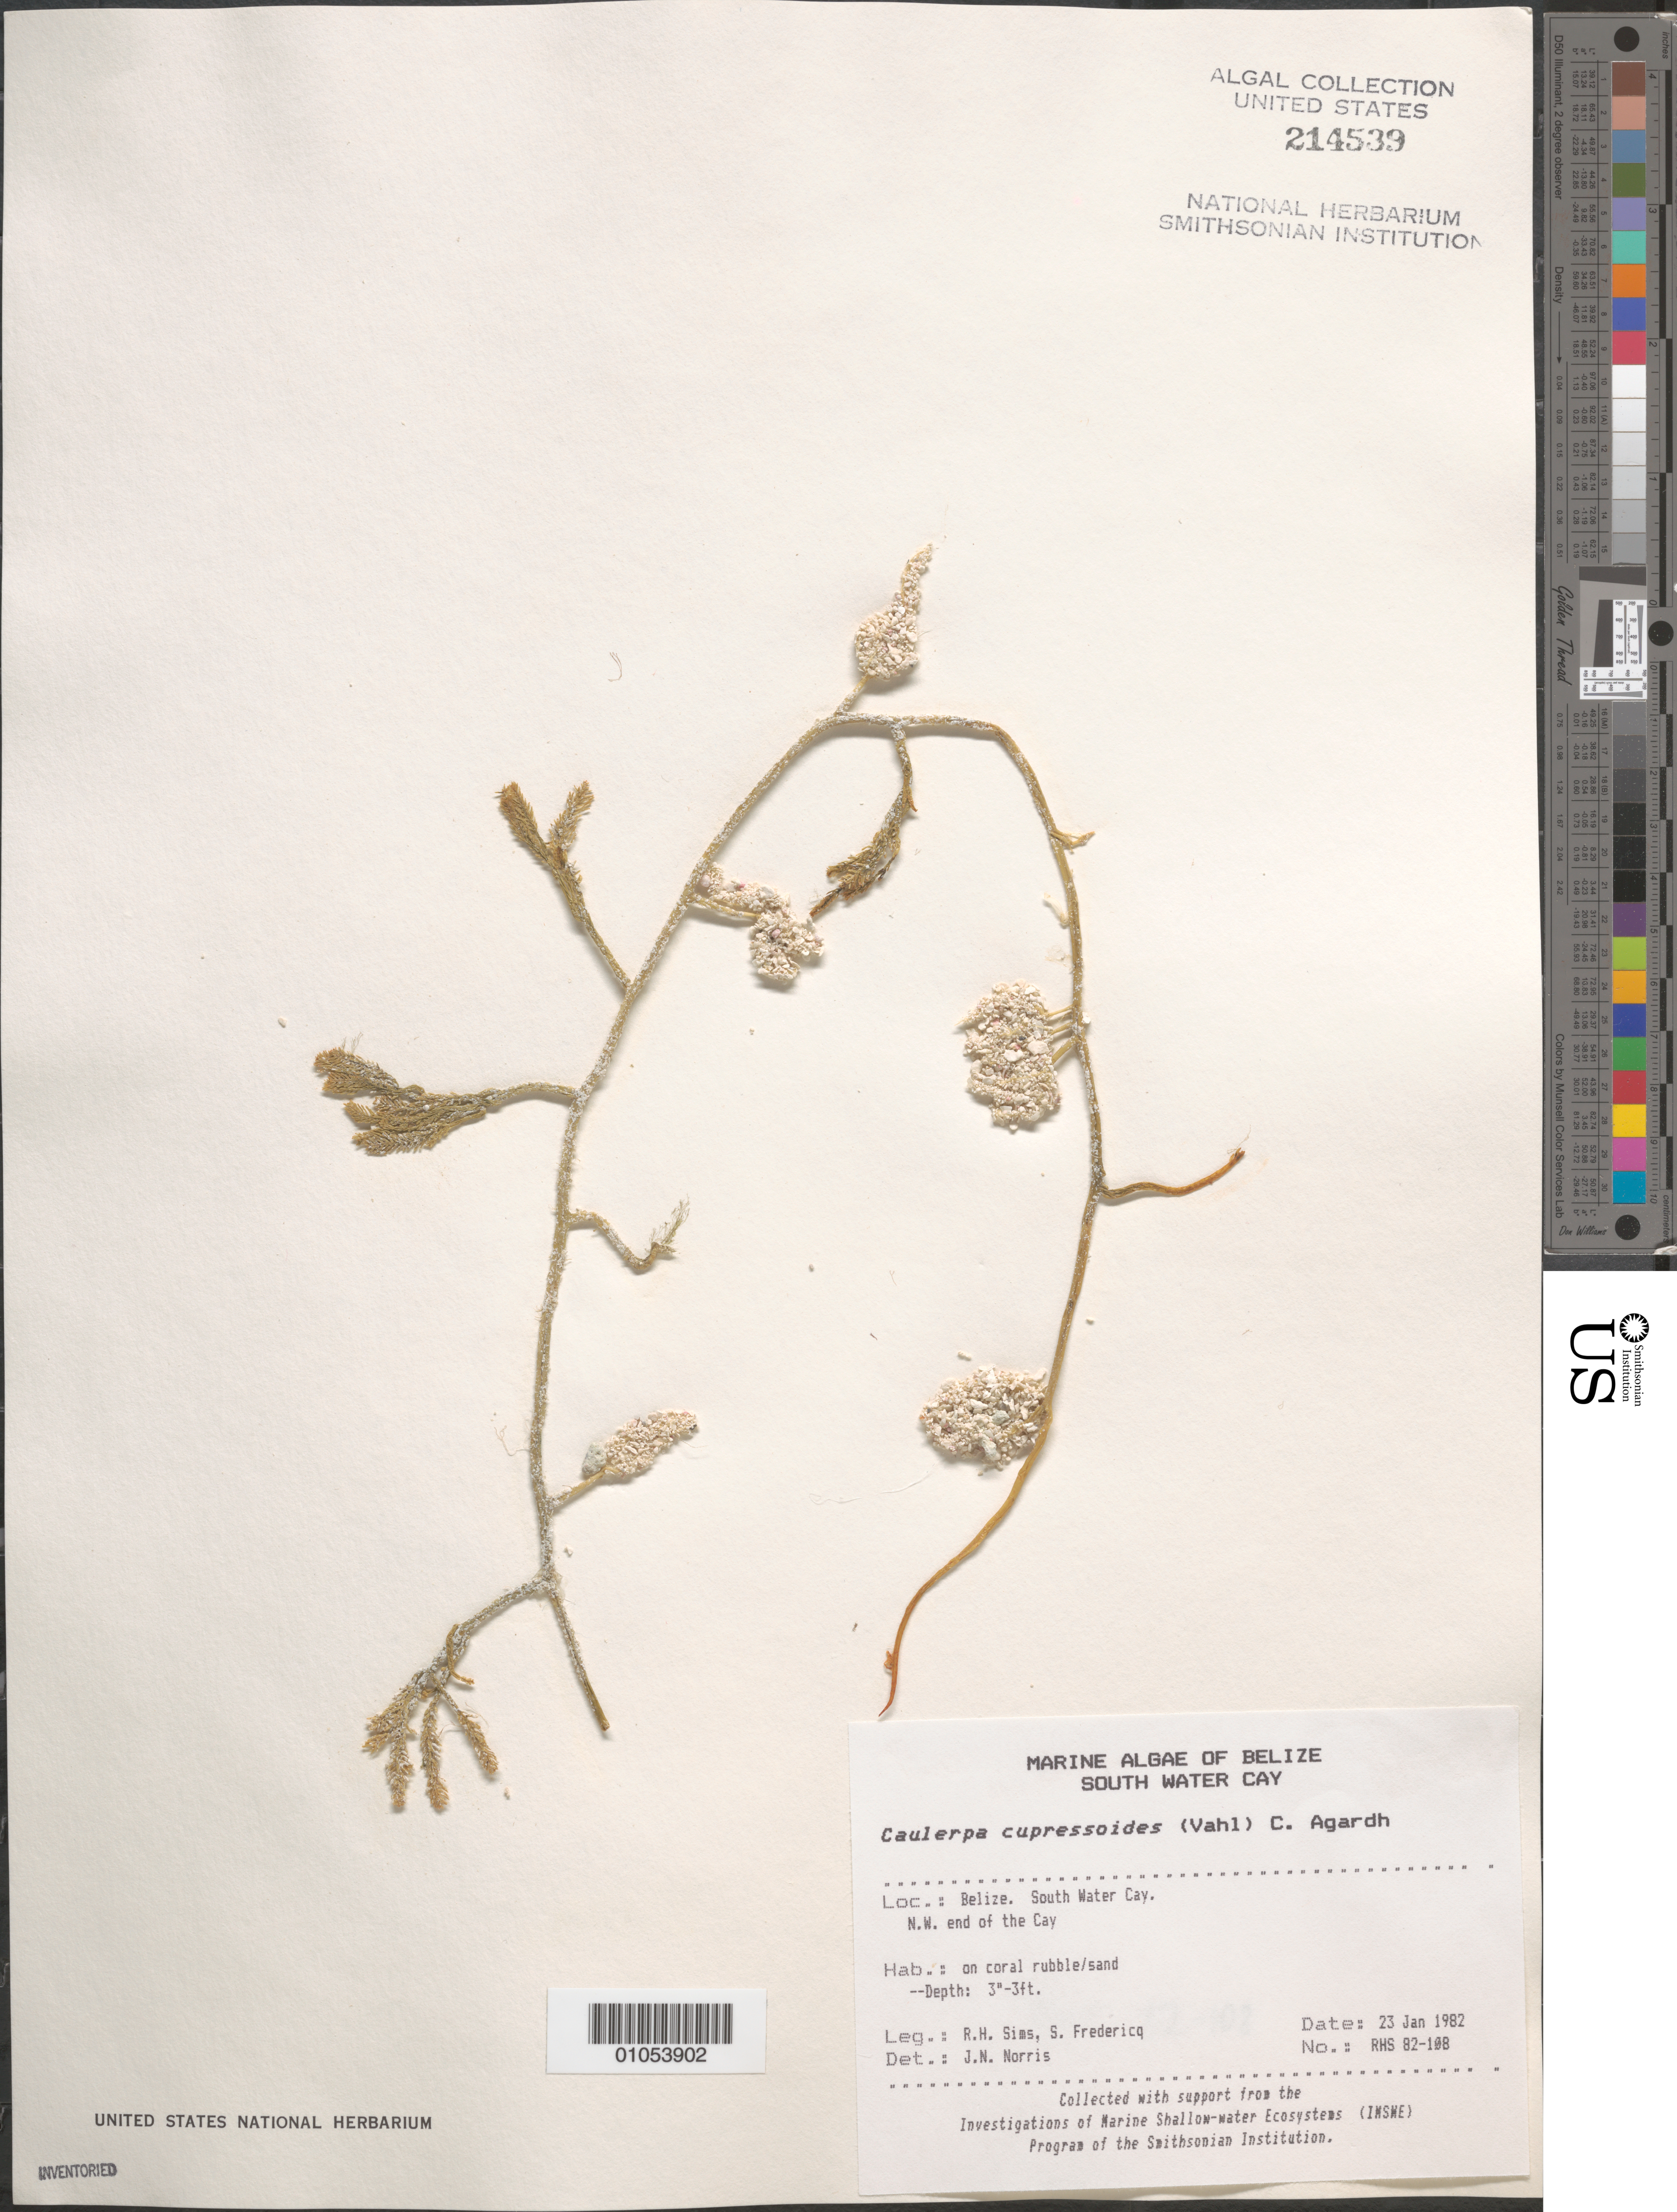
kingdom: Plantae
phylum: Chlorophyta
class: Ulvophyceae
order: Bryopsidales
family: Caulerpaceae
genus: Caulerpa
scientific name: Caulerpa cupressoides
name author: (Vahl) C. Agardh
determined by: Norris, James N.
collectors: R. H. Sims & S. Fredericq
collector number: RHS 82-108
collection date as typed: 23 Jan 1982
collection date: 1982-01-23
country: Belize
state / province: Stann Creek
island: South Water Cay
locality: Northwest end of cay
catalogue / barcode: US 214539